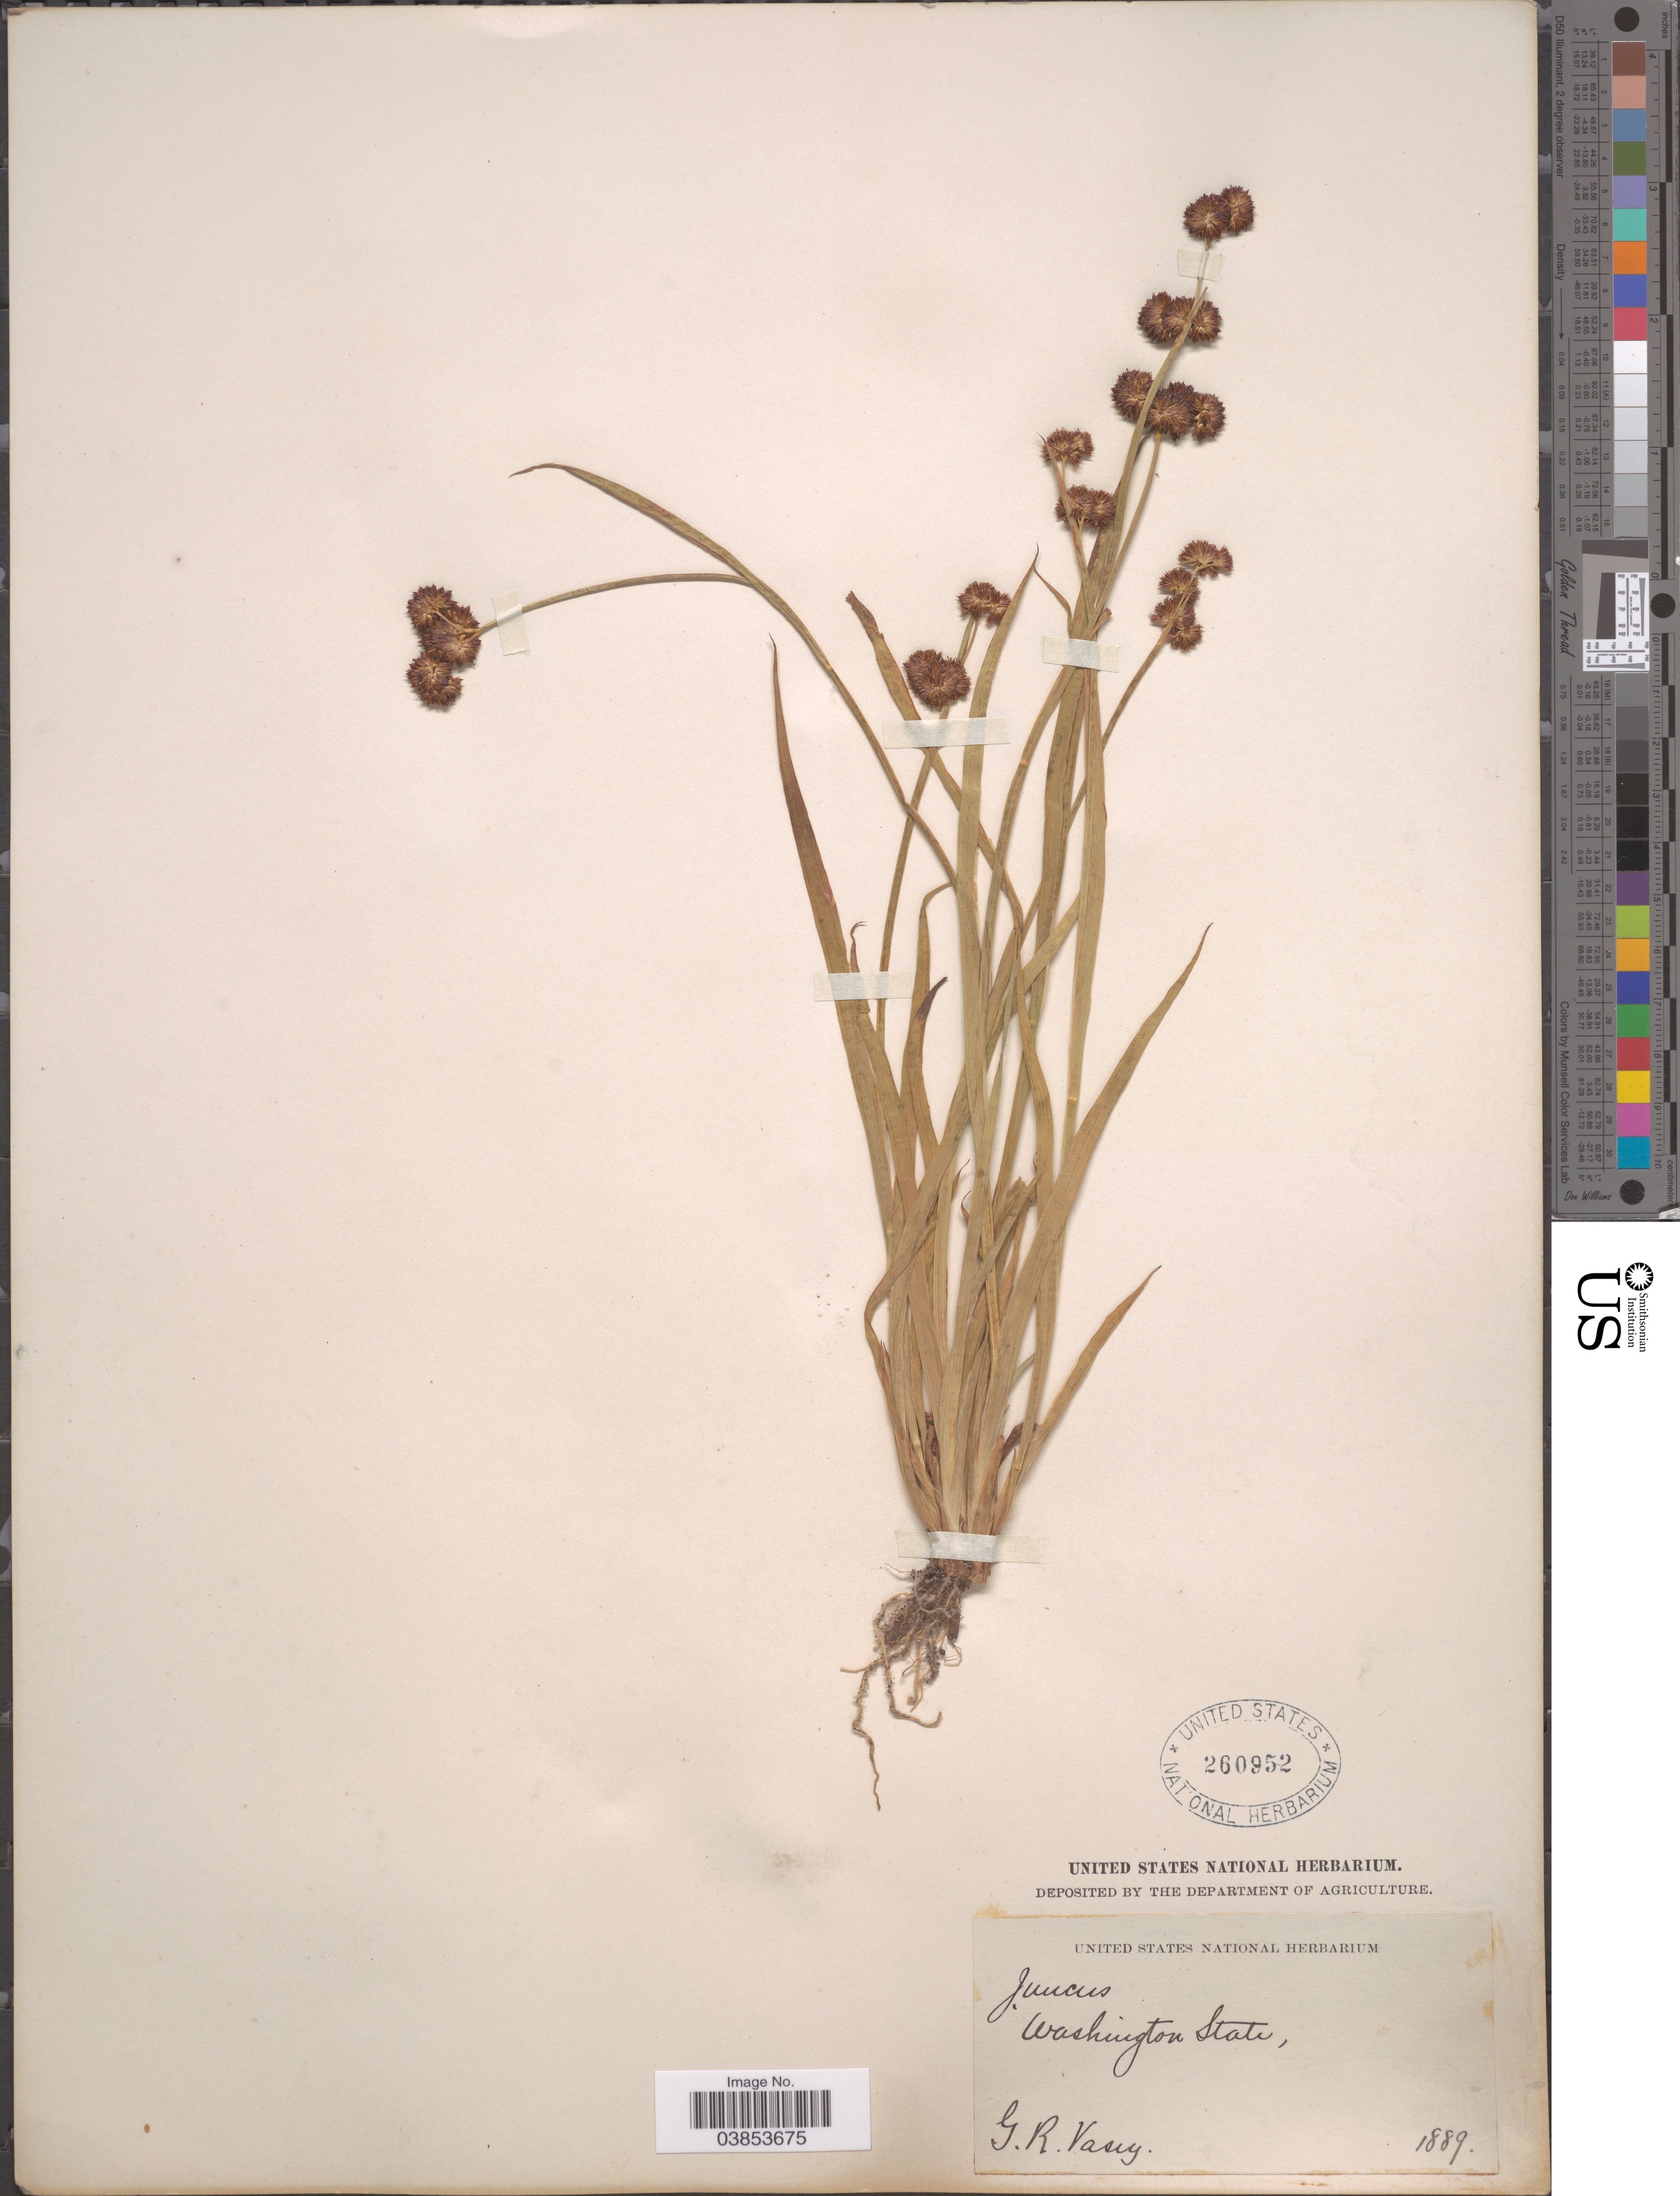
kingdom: Plantae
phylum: Tracheophyta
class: Liliopsida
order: Poales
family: Juncaceae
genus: Juncus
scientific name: Juncus ensifolius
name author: Wikstr.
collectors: G. R. Vasey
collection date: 1889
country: United States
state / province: Washington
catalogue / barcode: US 260952